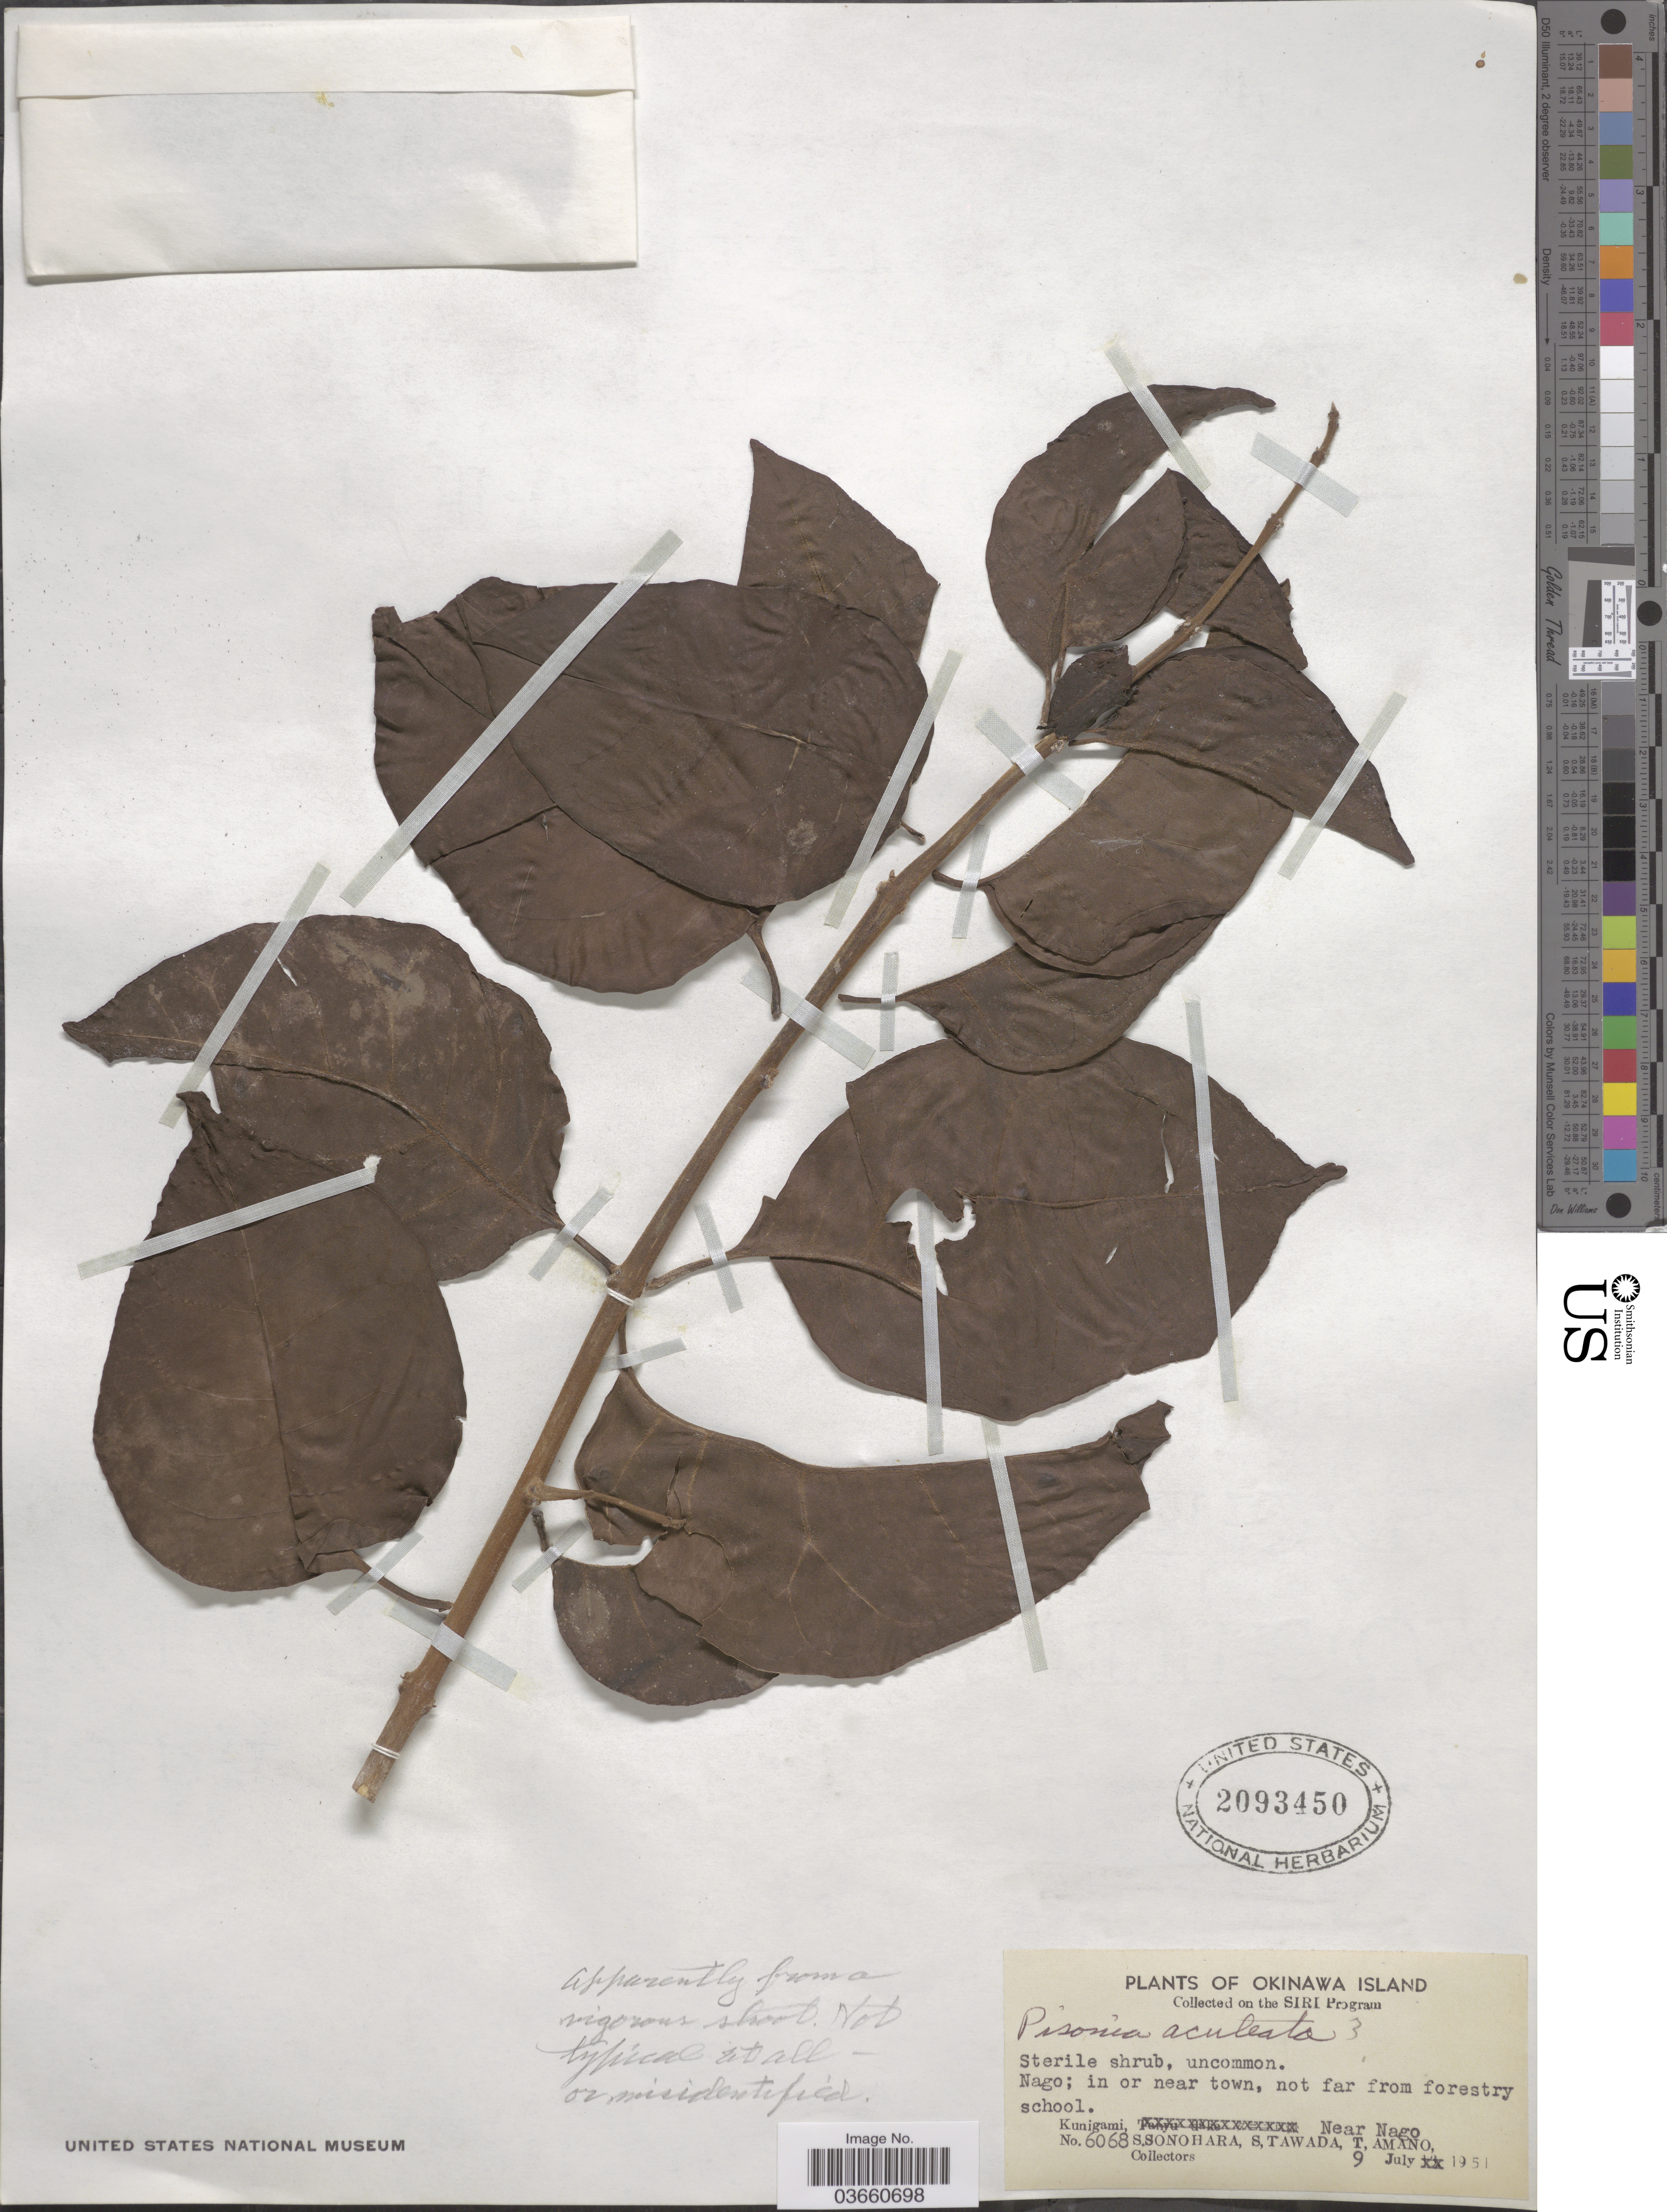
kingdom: Plantae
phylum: Tracheophyta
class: Magnoliopsida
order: Caryophyllales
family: Nyctaginaceae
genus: Pisonia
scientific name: Pisonia aculeata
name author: L.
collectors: S. Sonohara, S. Tawada & T. Amano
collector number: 6068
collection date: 1951-07-09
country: Japan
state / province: Okinawa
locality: Okinawa Island. Nago; in or near town, not far from forestry school. Kunigami, Near Nago.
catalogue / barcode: US 2093450